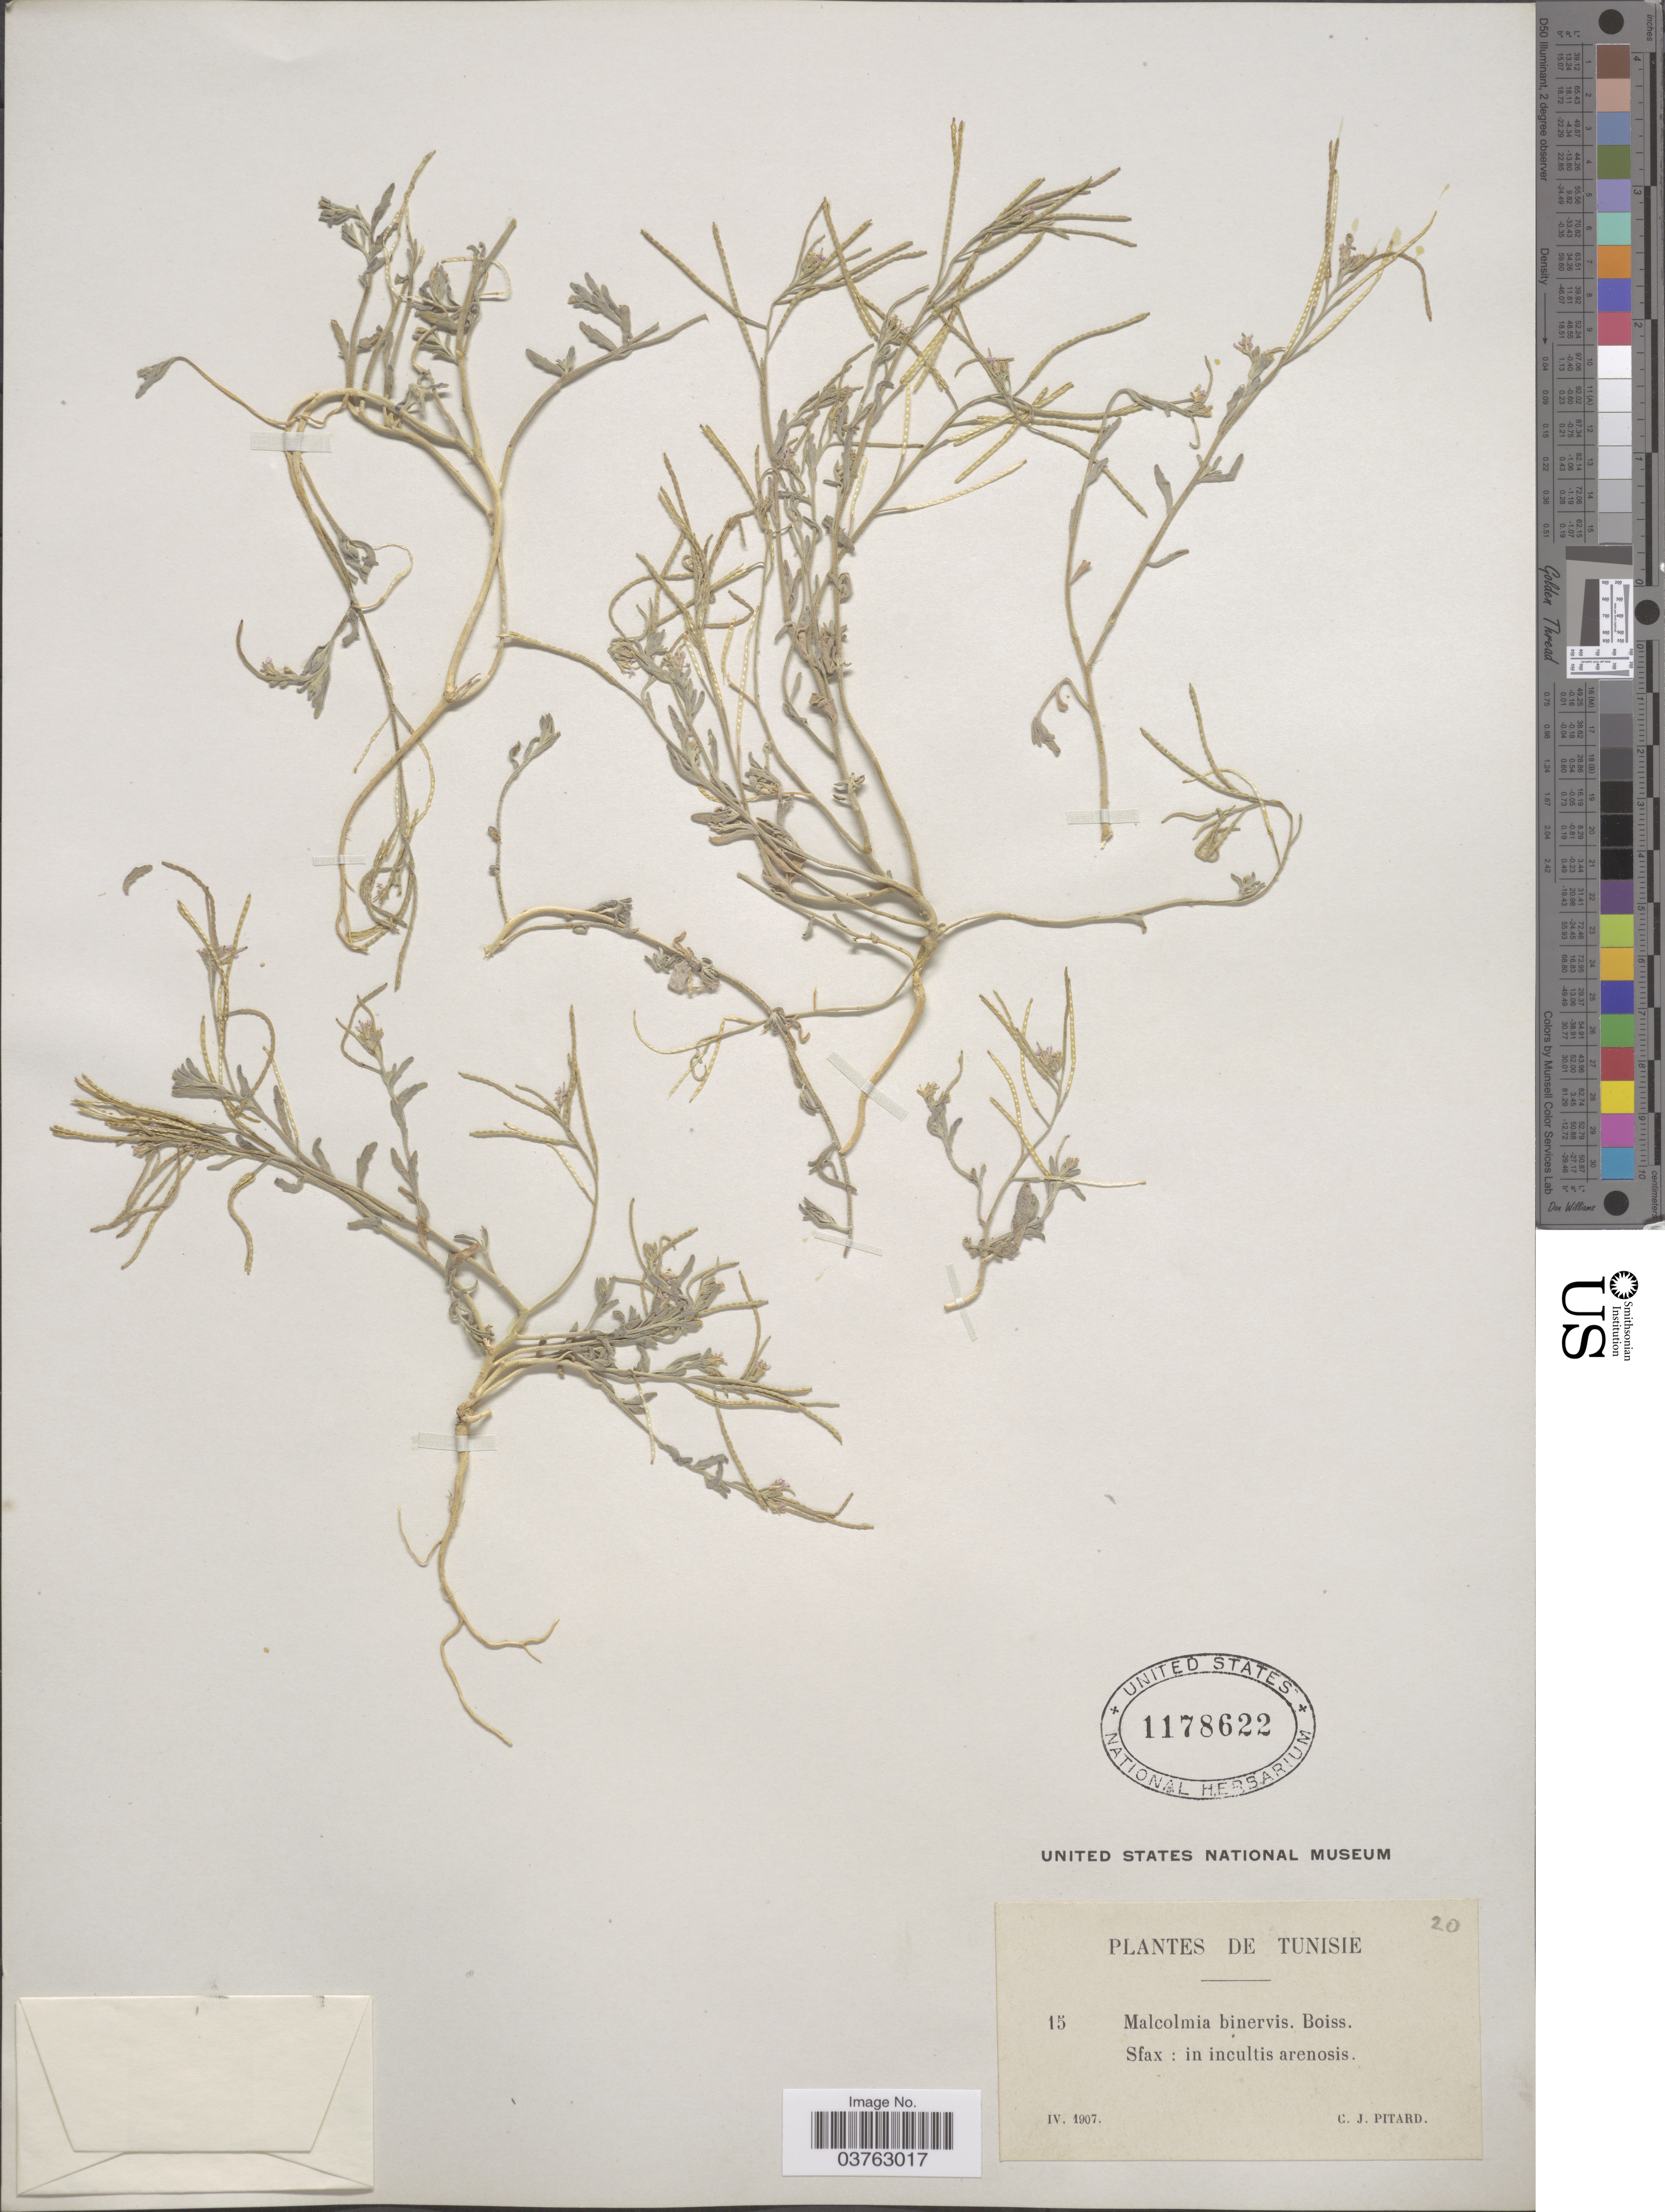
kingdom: Plantae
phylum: Tracheophyta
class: Magnoliopsida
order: Brassicales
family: Brassicaceae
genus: Malcolmia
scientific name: Malcolmia binervis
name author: (C.A. Mey.) Boiss.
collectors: C. Pitard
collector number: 15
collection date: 1907-04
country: Tunisia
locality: Sfax: in incultis arenosis.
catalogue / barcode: US 1178622